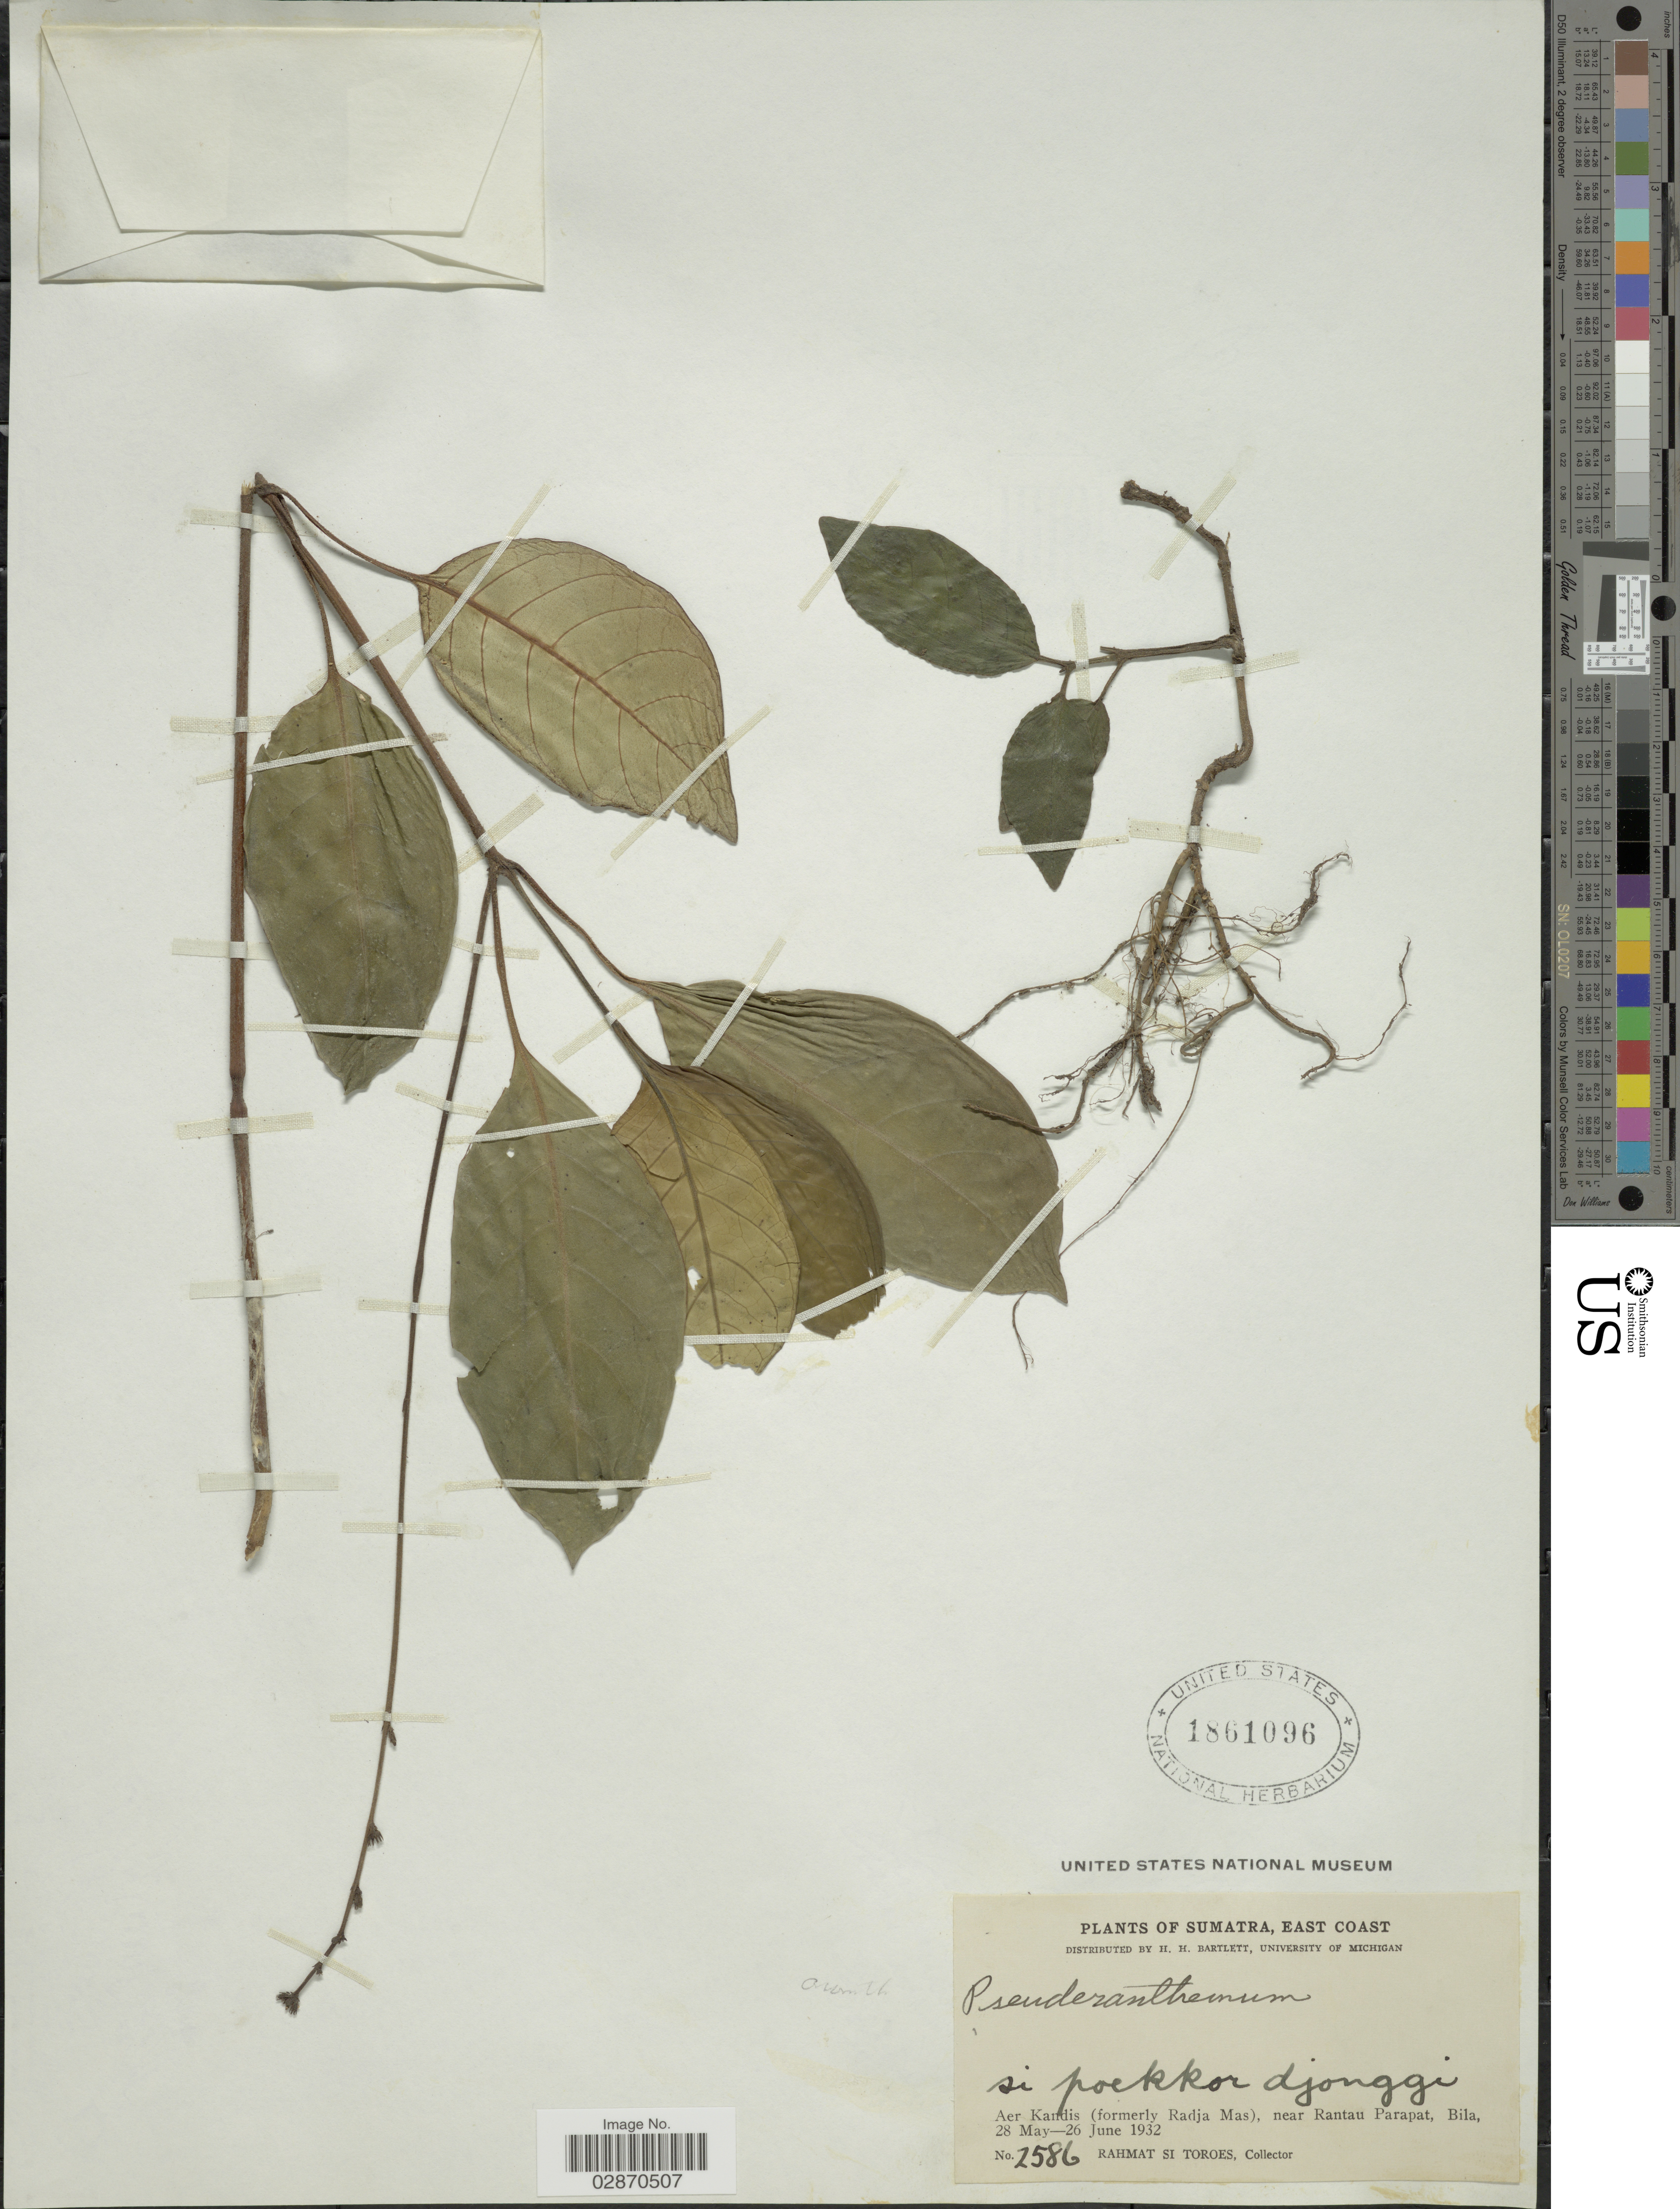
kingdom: Plantae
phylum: Tracheophyta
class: Magnoliopsida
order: Lamiales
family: Acanthaceae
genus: Pseuderanthemum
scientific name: Pseuderanthemum sp.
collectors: Rahmat Si Boeea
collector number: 2586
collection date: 1932-05-28/1932-06-26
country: Indonesia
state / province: Sumatra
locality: East Coast. Aer Kandis (formerly Radja Mas), near Rantau Parapat, Bila.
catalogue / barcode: US 1861096